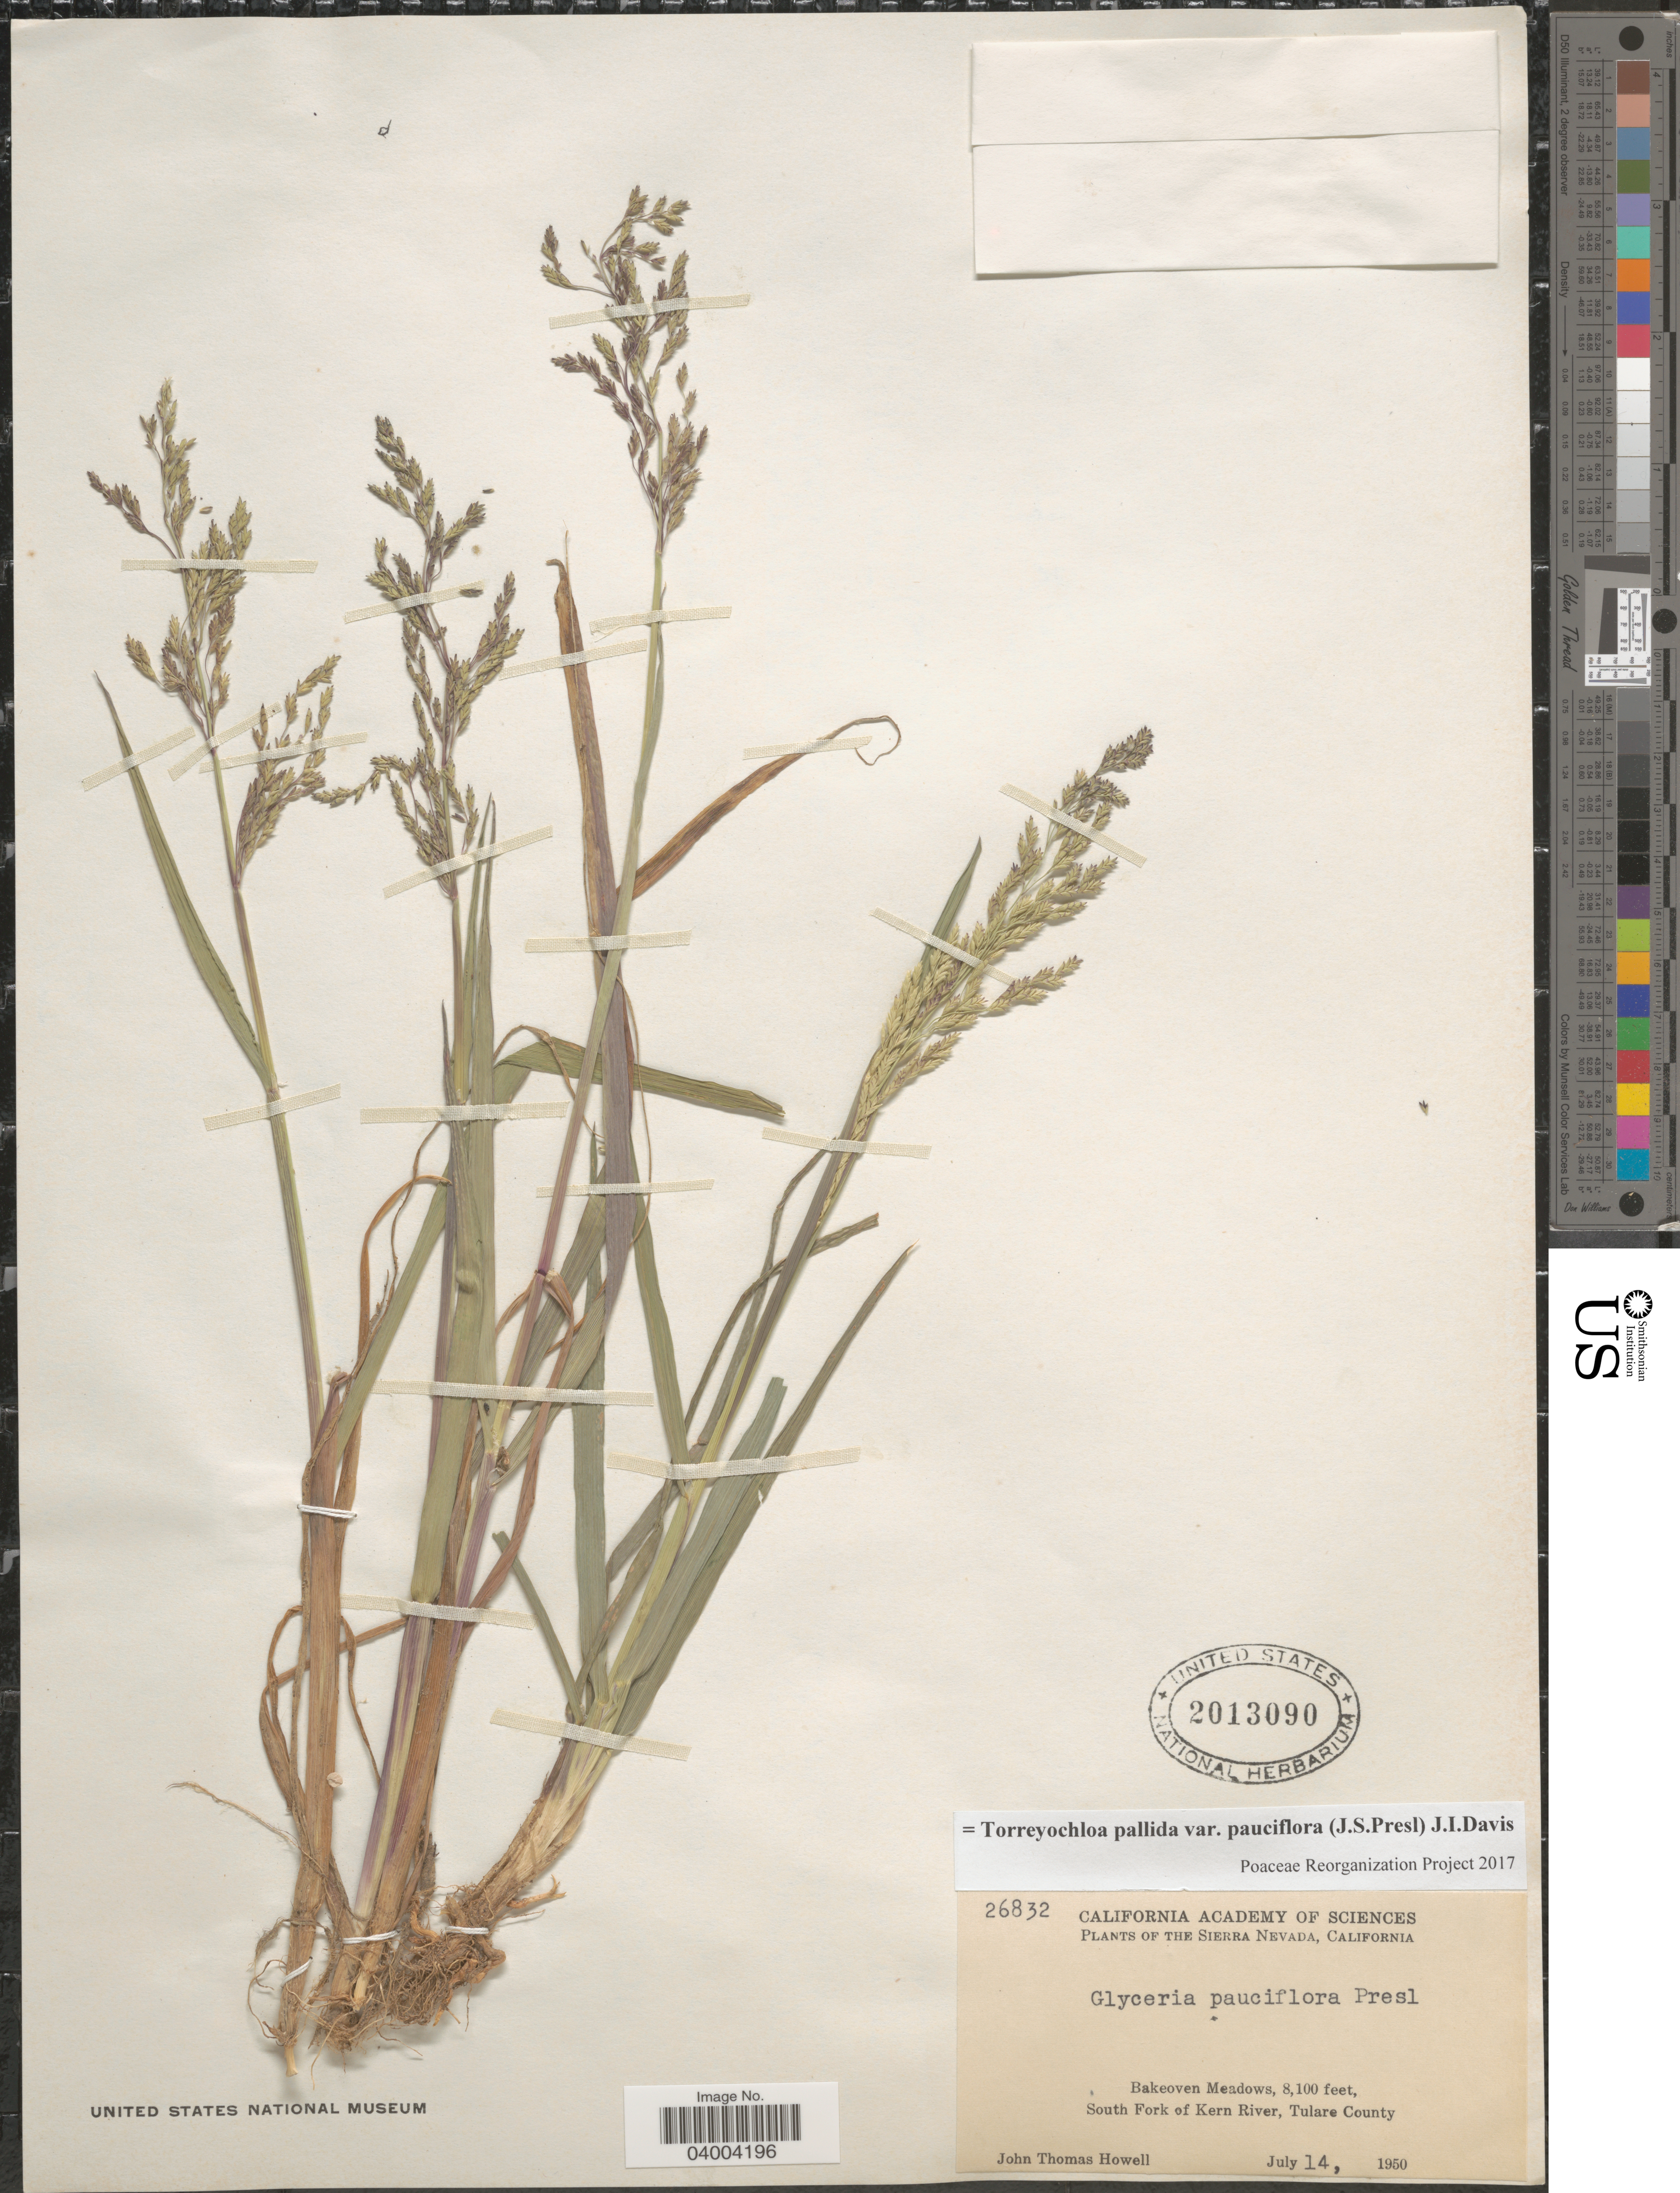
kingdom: Plantae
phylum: Tracheophyta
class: Liliopsida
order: Poales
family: Poaceae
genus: Torreyochloa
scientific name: Torreyochloa pallida var. pauciflora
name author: (J. Presl) J.I. Davis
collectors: J. T. Howell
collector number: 26832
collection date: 1950-07-14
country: United States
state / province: California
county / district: Tulare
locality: Sierra Nevada. Bakeoven Meadows. South Fork of Kern River, Tulare County.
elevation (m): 2469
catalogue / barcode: US 2013090